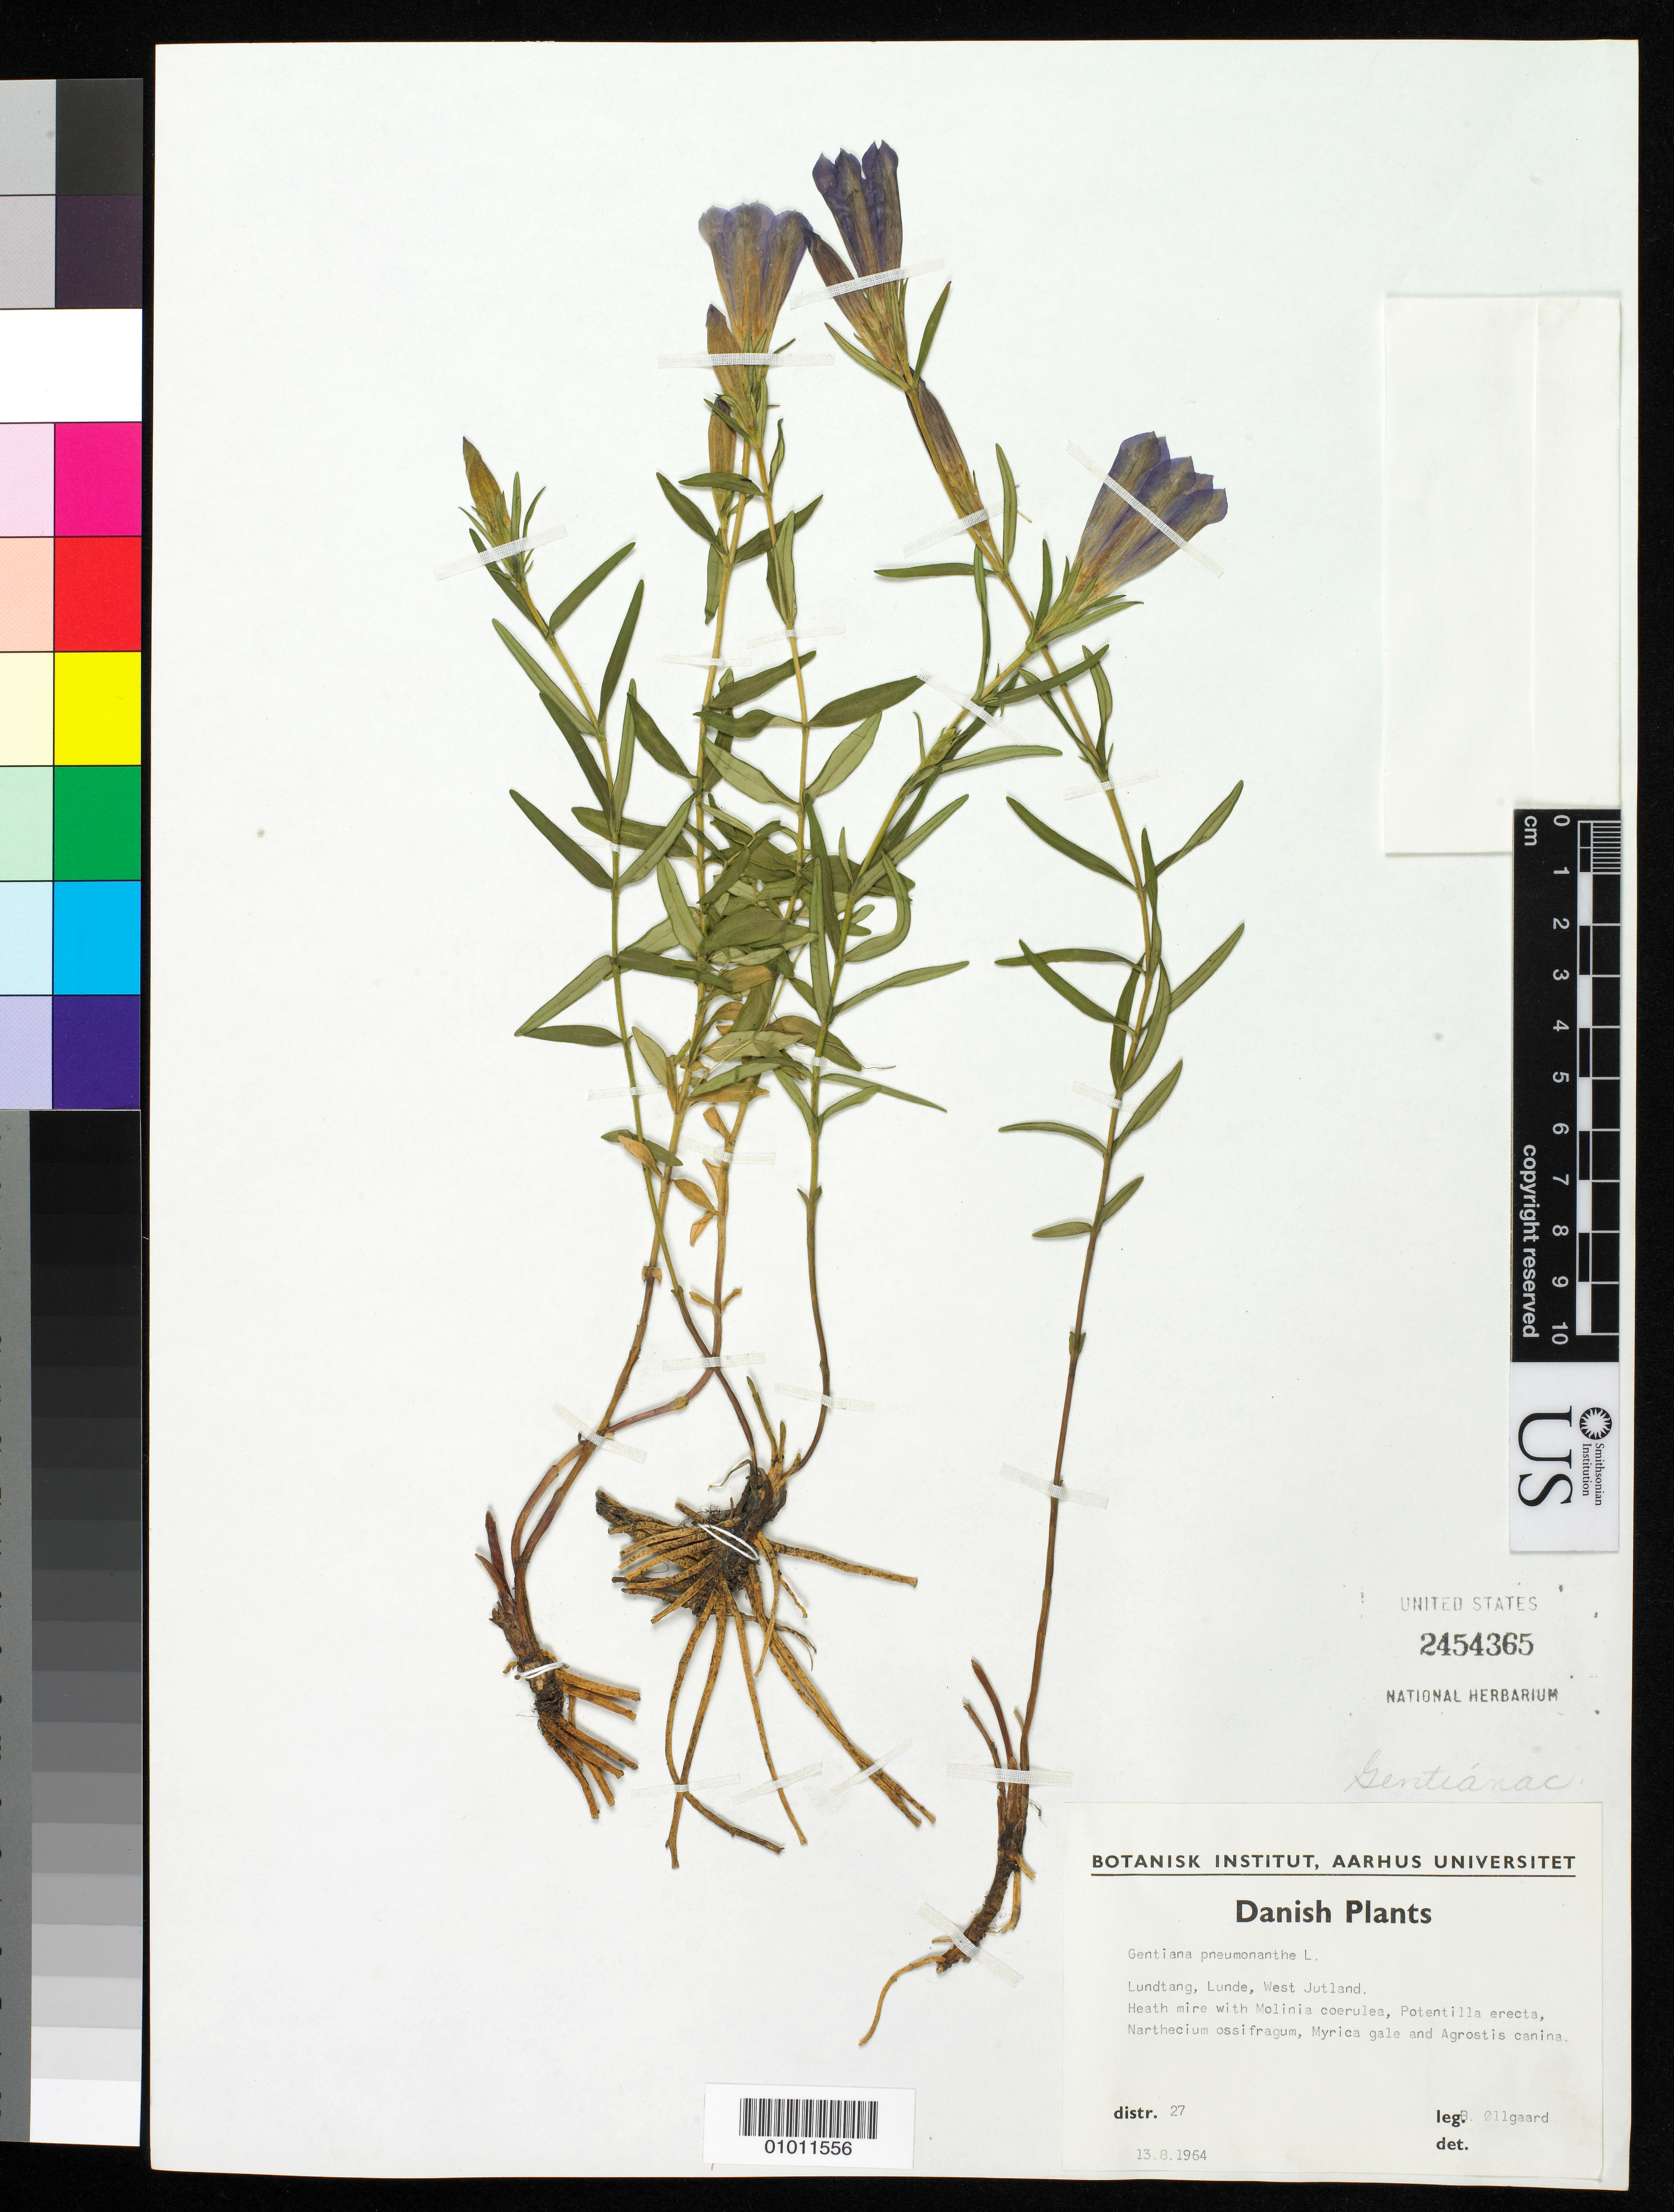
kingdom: Plantae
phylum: Tracheophyta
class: Magnoliopsida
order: Gentianales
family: Gentianaceae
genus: Gentiana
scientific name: Gentiana pneumonanthe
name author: L.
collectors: B. Øllgaard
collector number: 27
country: Denmark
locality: Lundtang, Lunde, West Jutland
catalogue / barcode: US 2454365